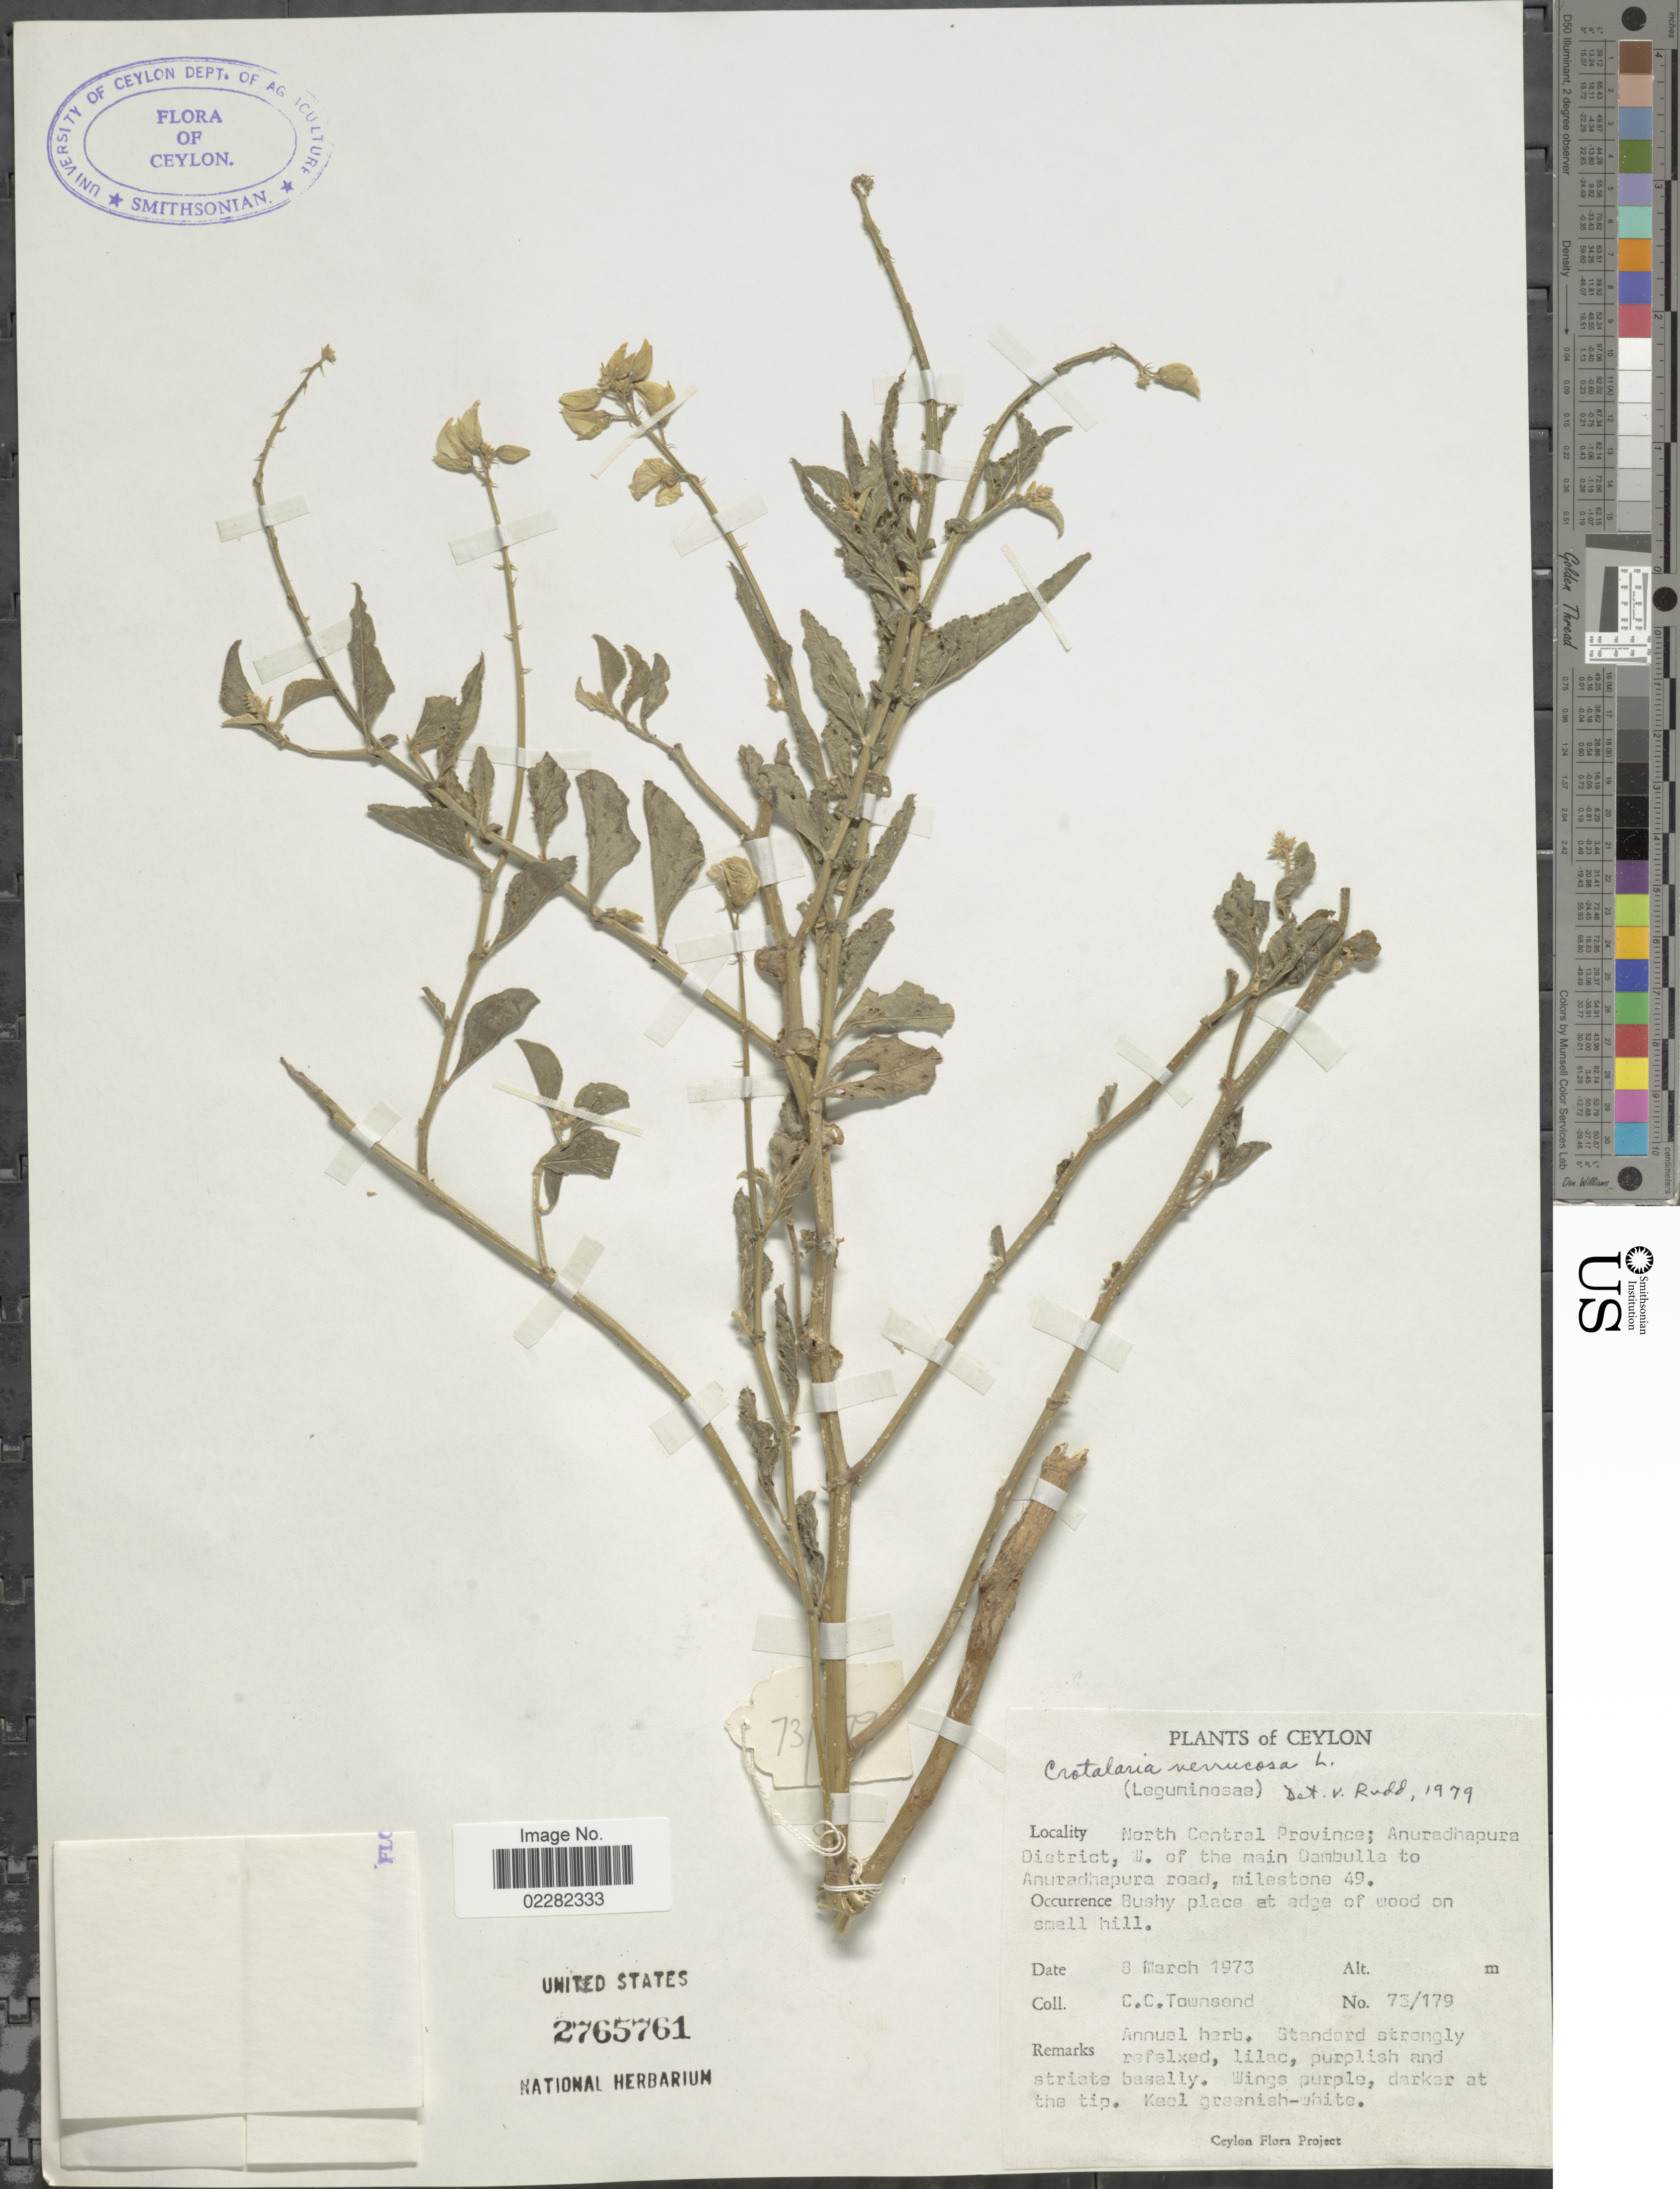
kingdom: Plantae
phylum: Tracheophyta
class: Magnoliopsida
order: Fabales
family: Fabaceae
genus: Crotalaria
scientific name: Crotalaria verrucosa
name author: L.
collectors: C. C. Townsend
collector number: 75/179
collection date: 1973-03-08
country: Sri Lanka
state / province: North Central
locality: Ceylon, Anuradhapura District, W. of the main Dambulla to Anuradhapura road, milestone 49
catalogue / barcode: US 2765761